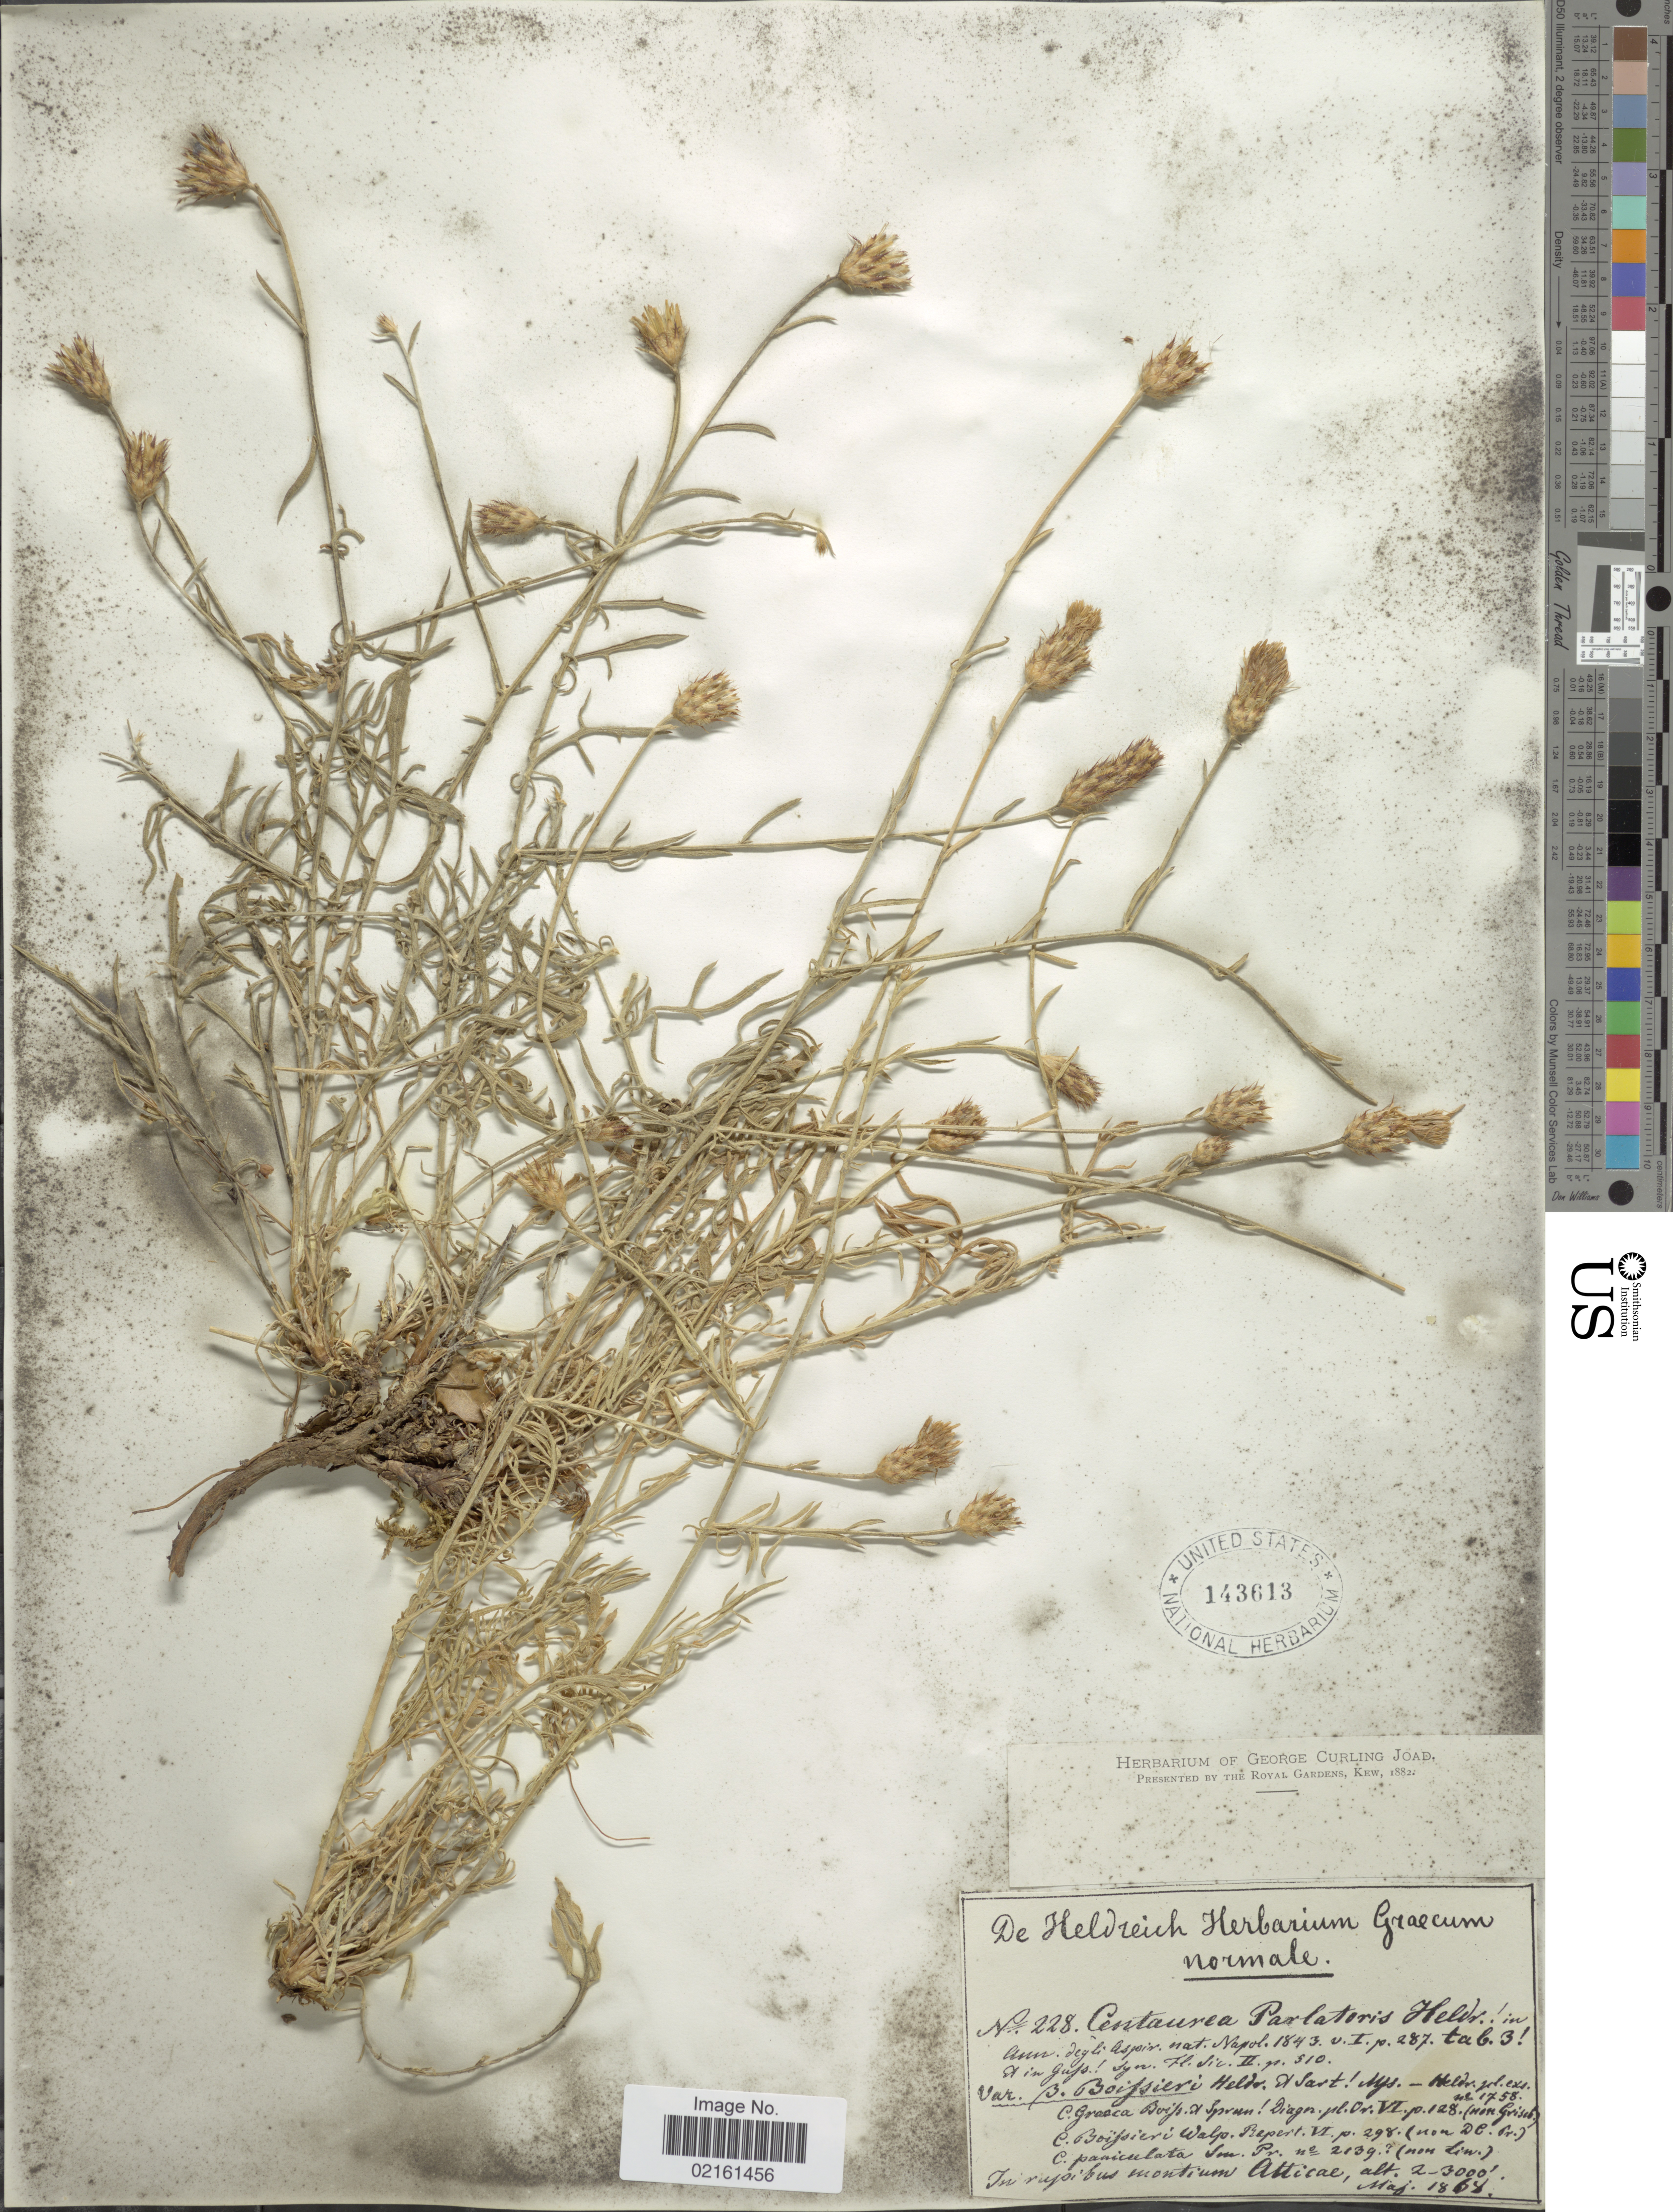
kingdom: Plantae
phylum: Tracheophyta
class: Magnoliopsida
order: Asterales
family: Asteraceae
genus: Centaurea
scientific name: Centaurea parlatoris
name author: Heldr.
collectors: ex herb. De Heldreich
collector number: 228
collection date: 1868-05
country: Greece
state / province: Attica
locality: Graecum, montium Atticae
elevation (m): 610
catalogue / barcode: US 143613